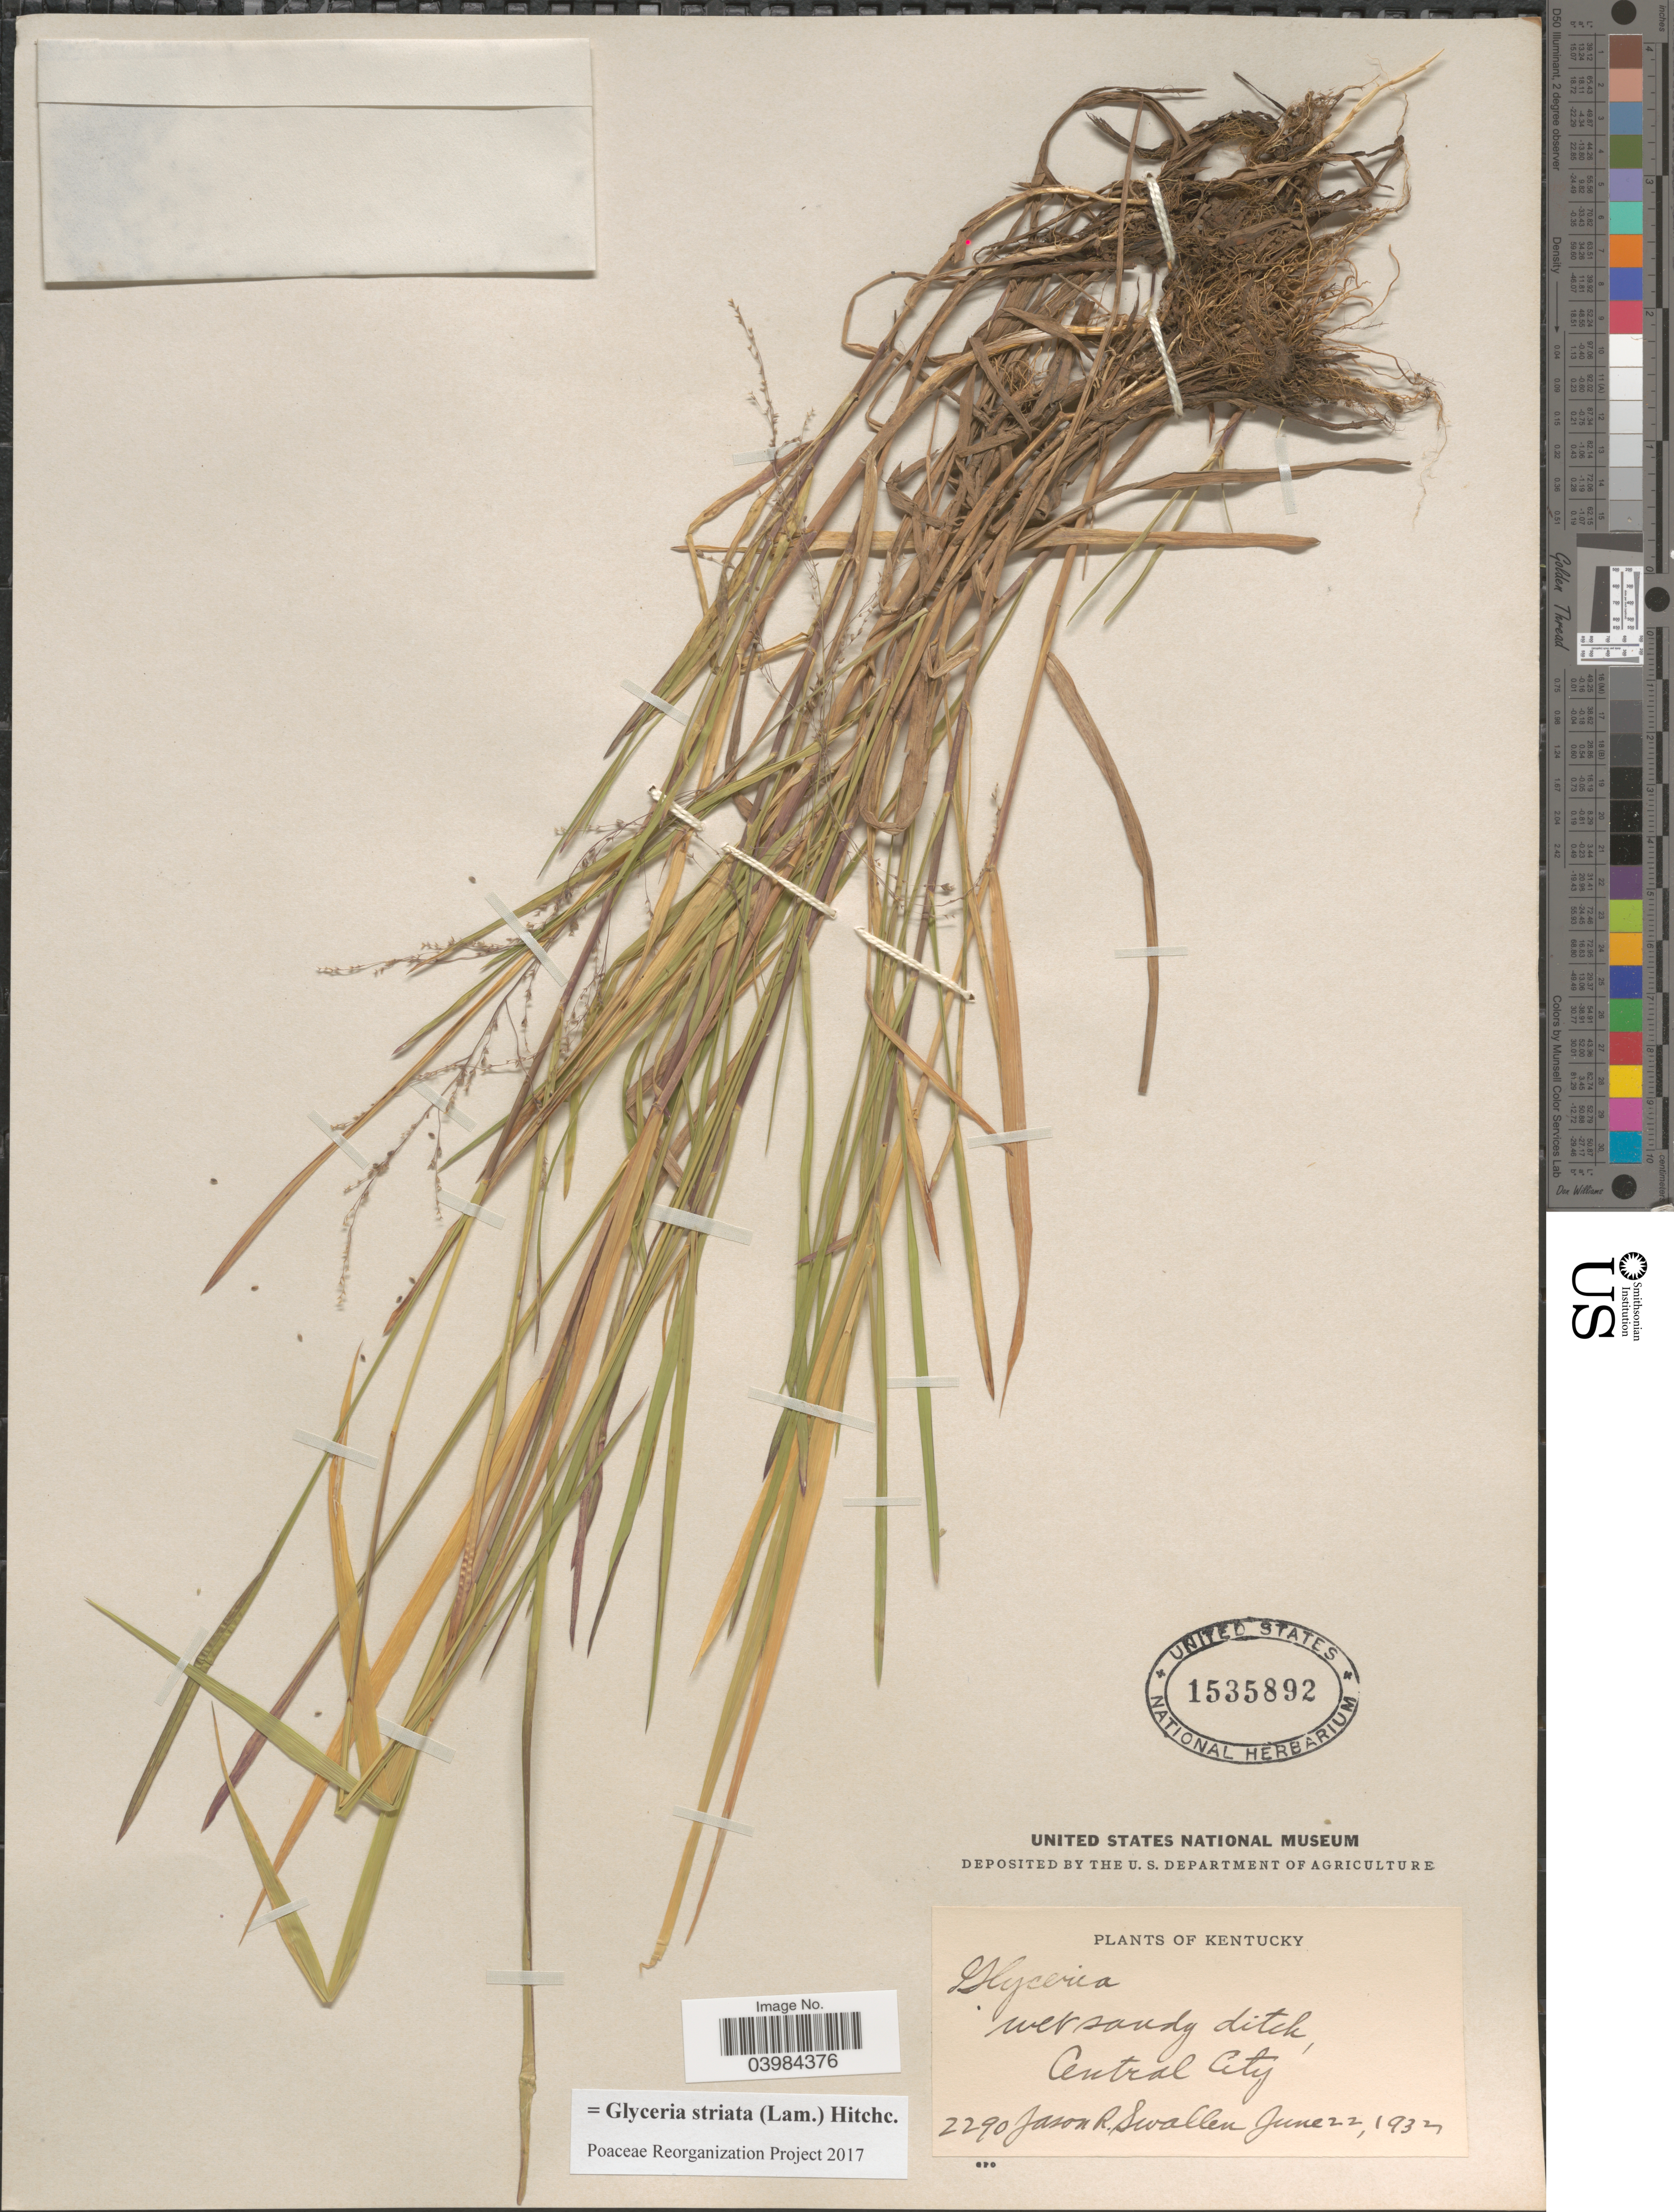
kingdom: Plantae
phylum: Tracheophyta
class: Liliopsida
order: Poales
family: Poaceae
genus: Glyceria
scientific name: Glyceria striata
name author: (Lam.) Hitchc.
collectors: J. R. Swallen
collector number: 2290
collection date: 1932-06-22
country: United States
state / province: Kentucky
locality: Central City.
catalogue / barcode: US 1535892